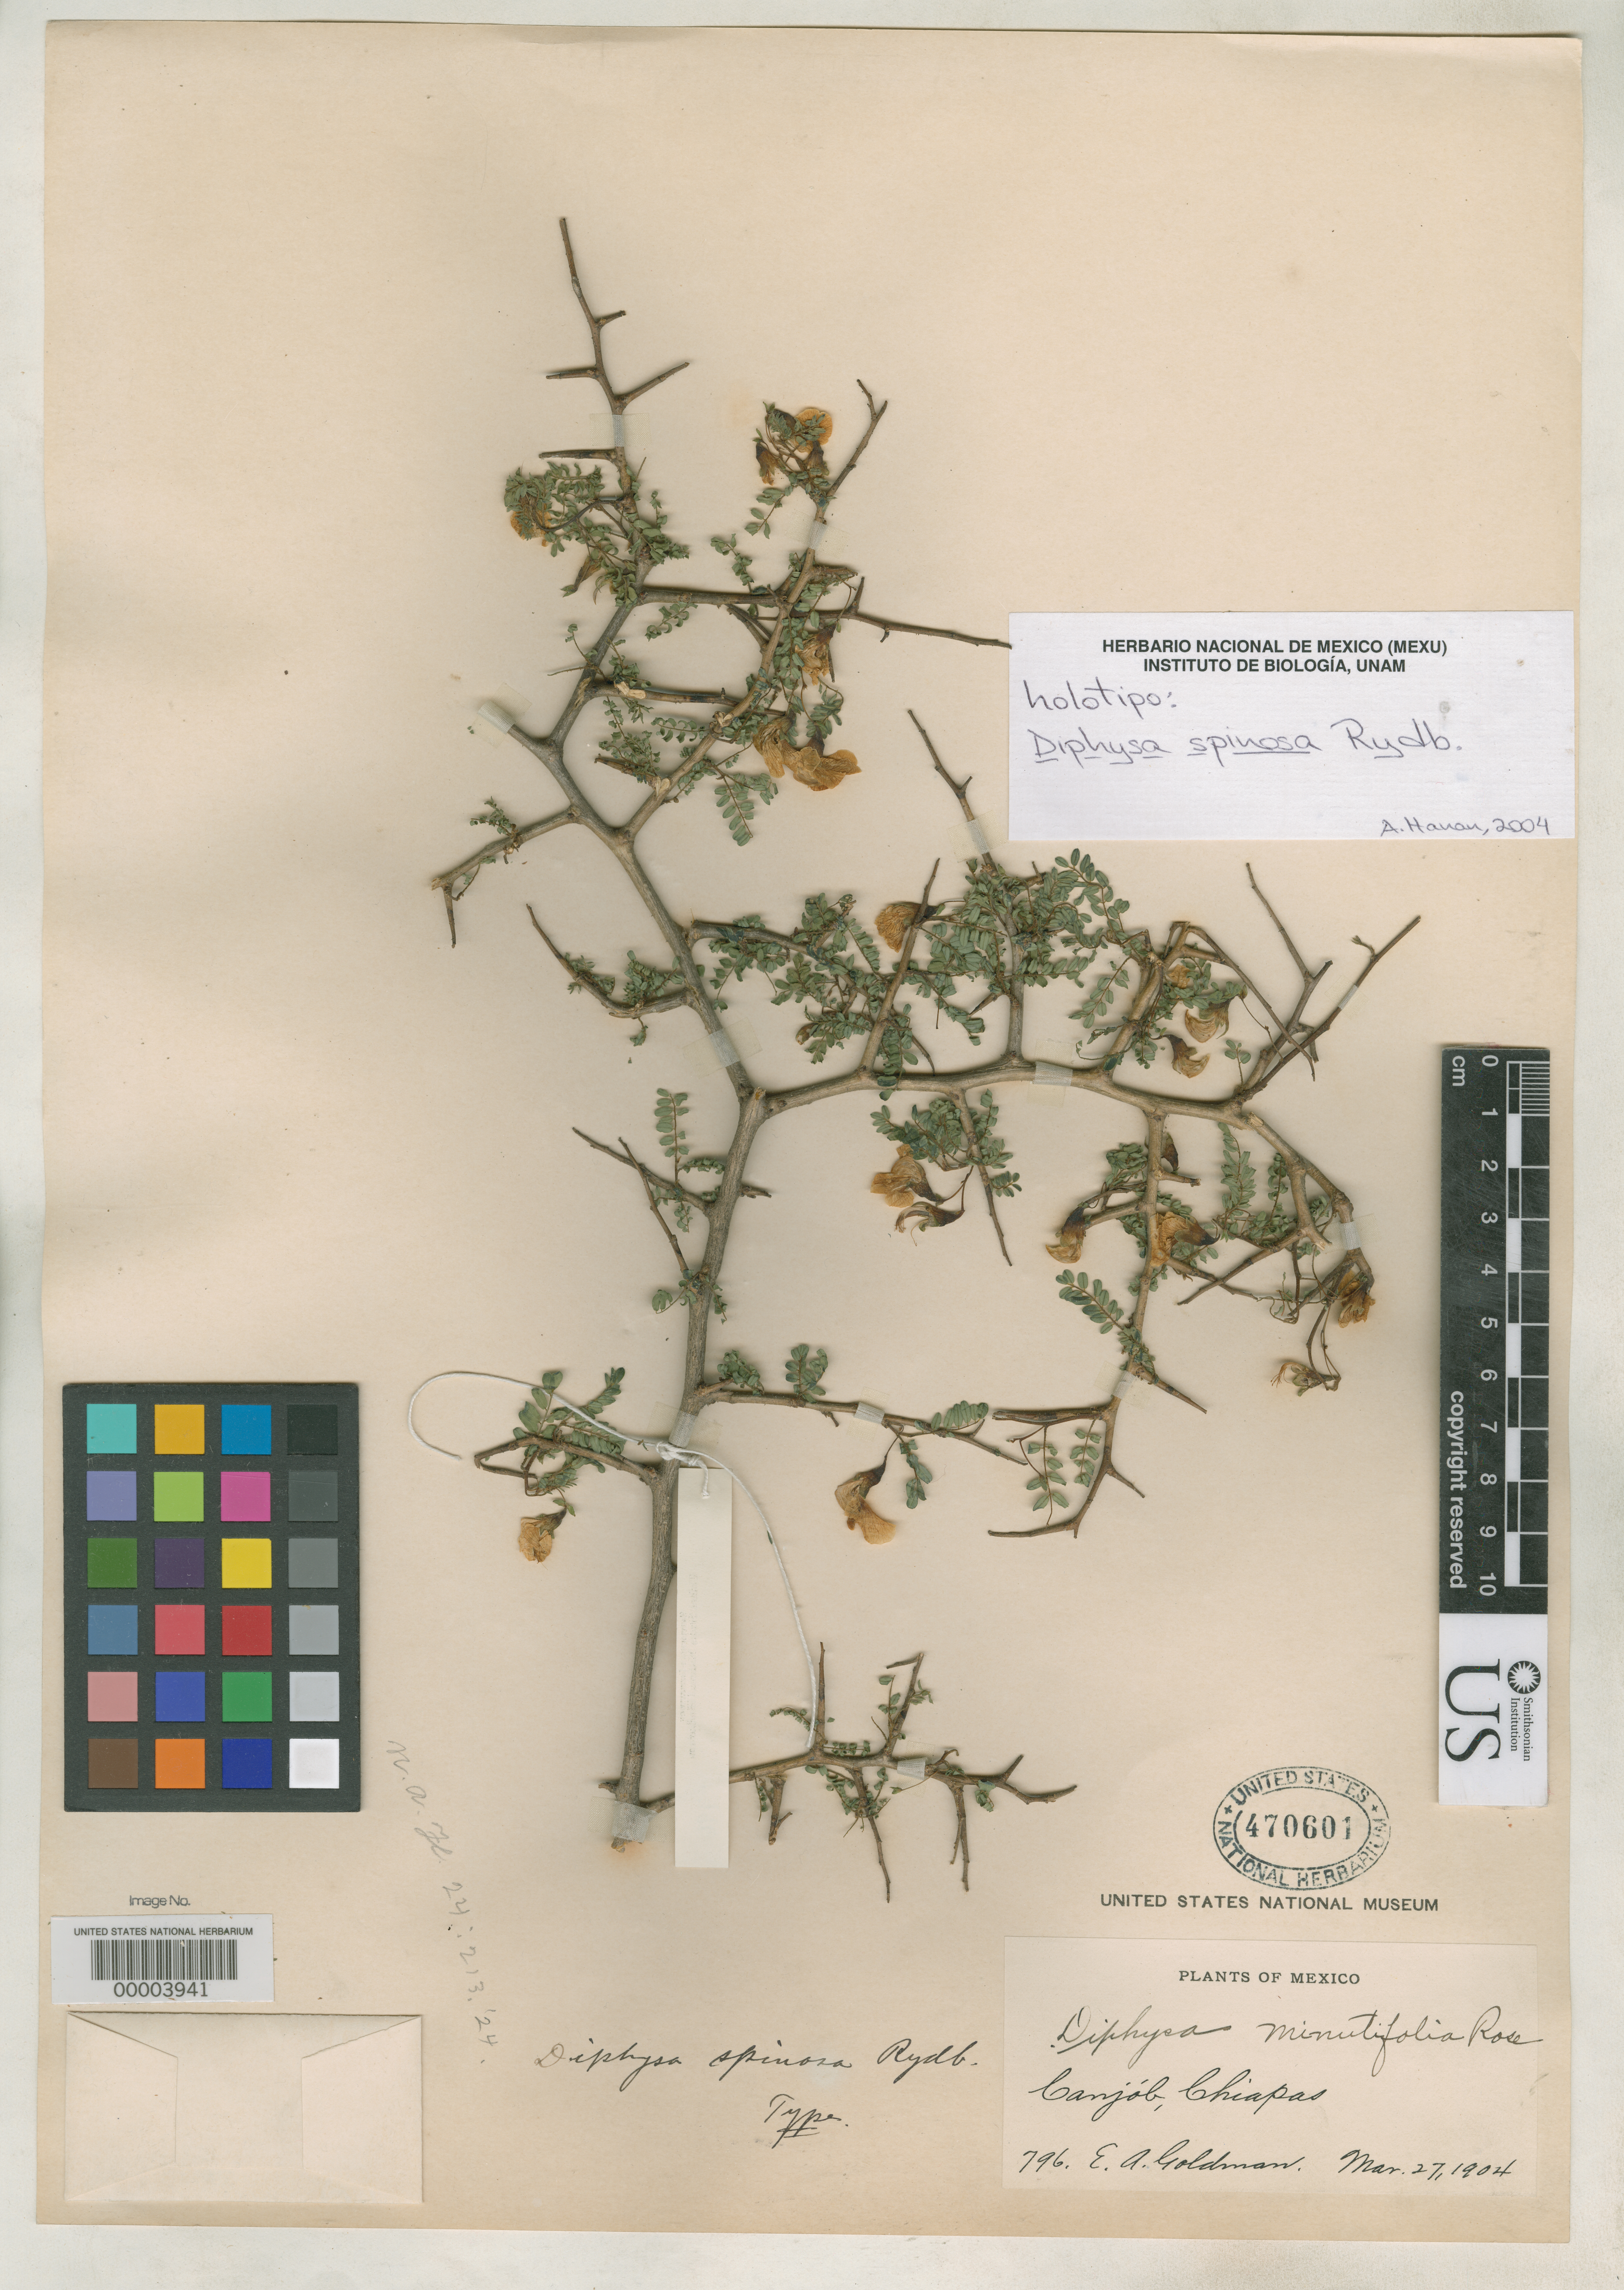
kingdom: Plantae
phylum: Tracheophyta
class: Magnoliopsida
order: Fabales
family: Fabaceae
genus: Diphysa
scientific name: Diphysa spinosa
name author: Rydb.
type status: Holotype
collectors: E. A. Goldman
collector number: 796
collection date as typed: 27 Mar 1904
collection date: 1904-03-27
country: Mexico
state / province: Chiapas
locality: Canjob.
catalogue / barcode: US 470601